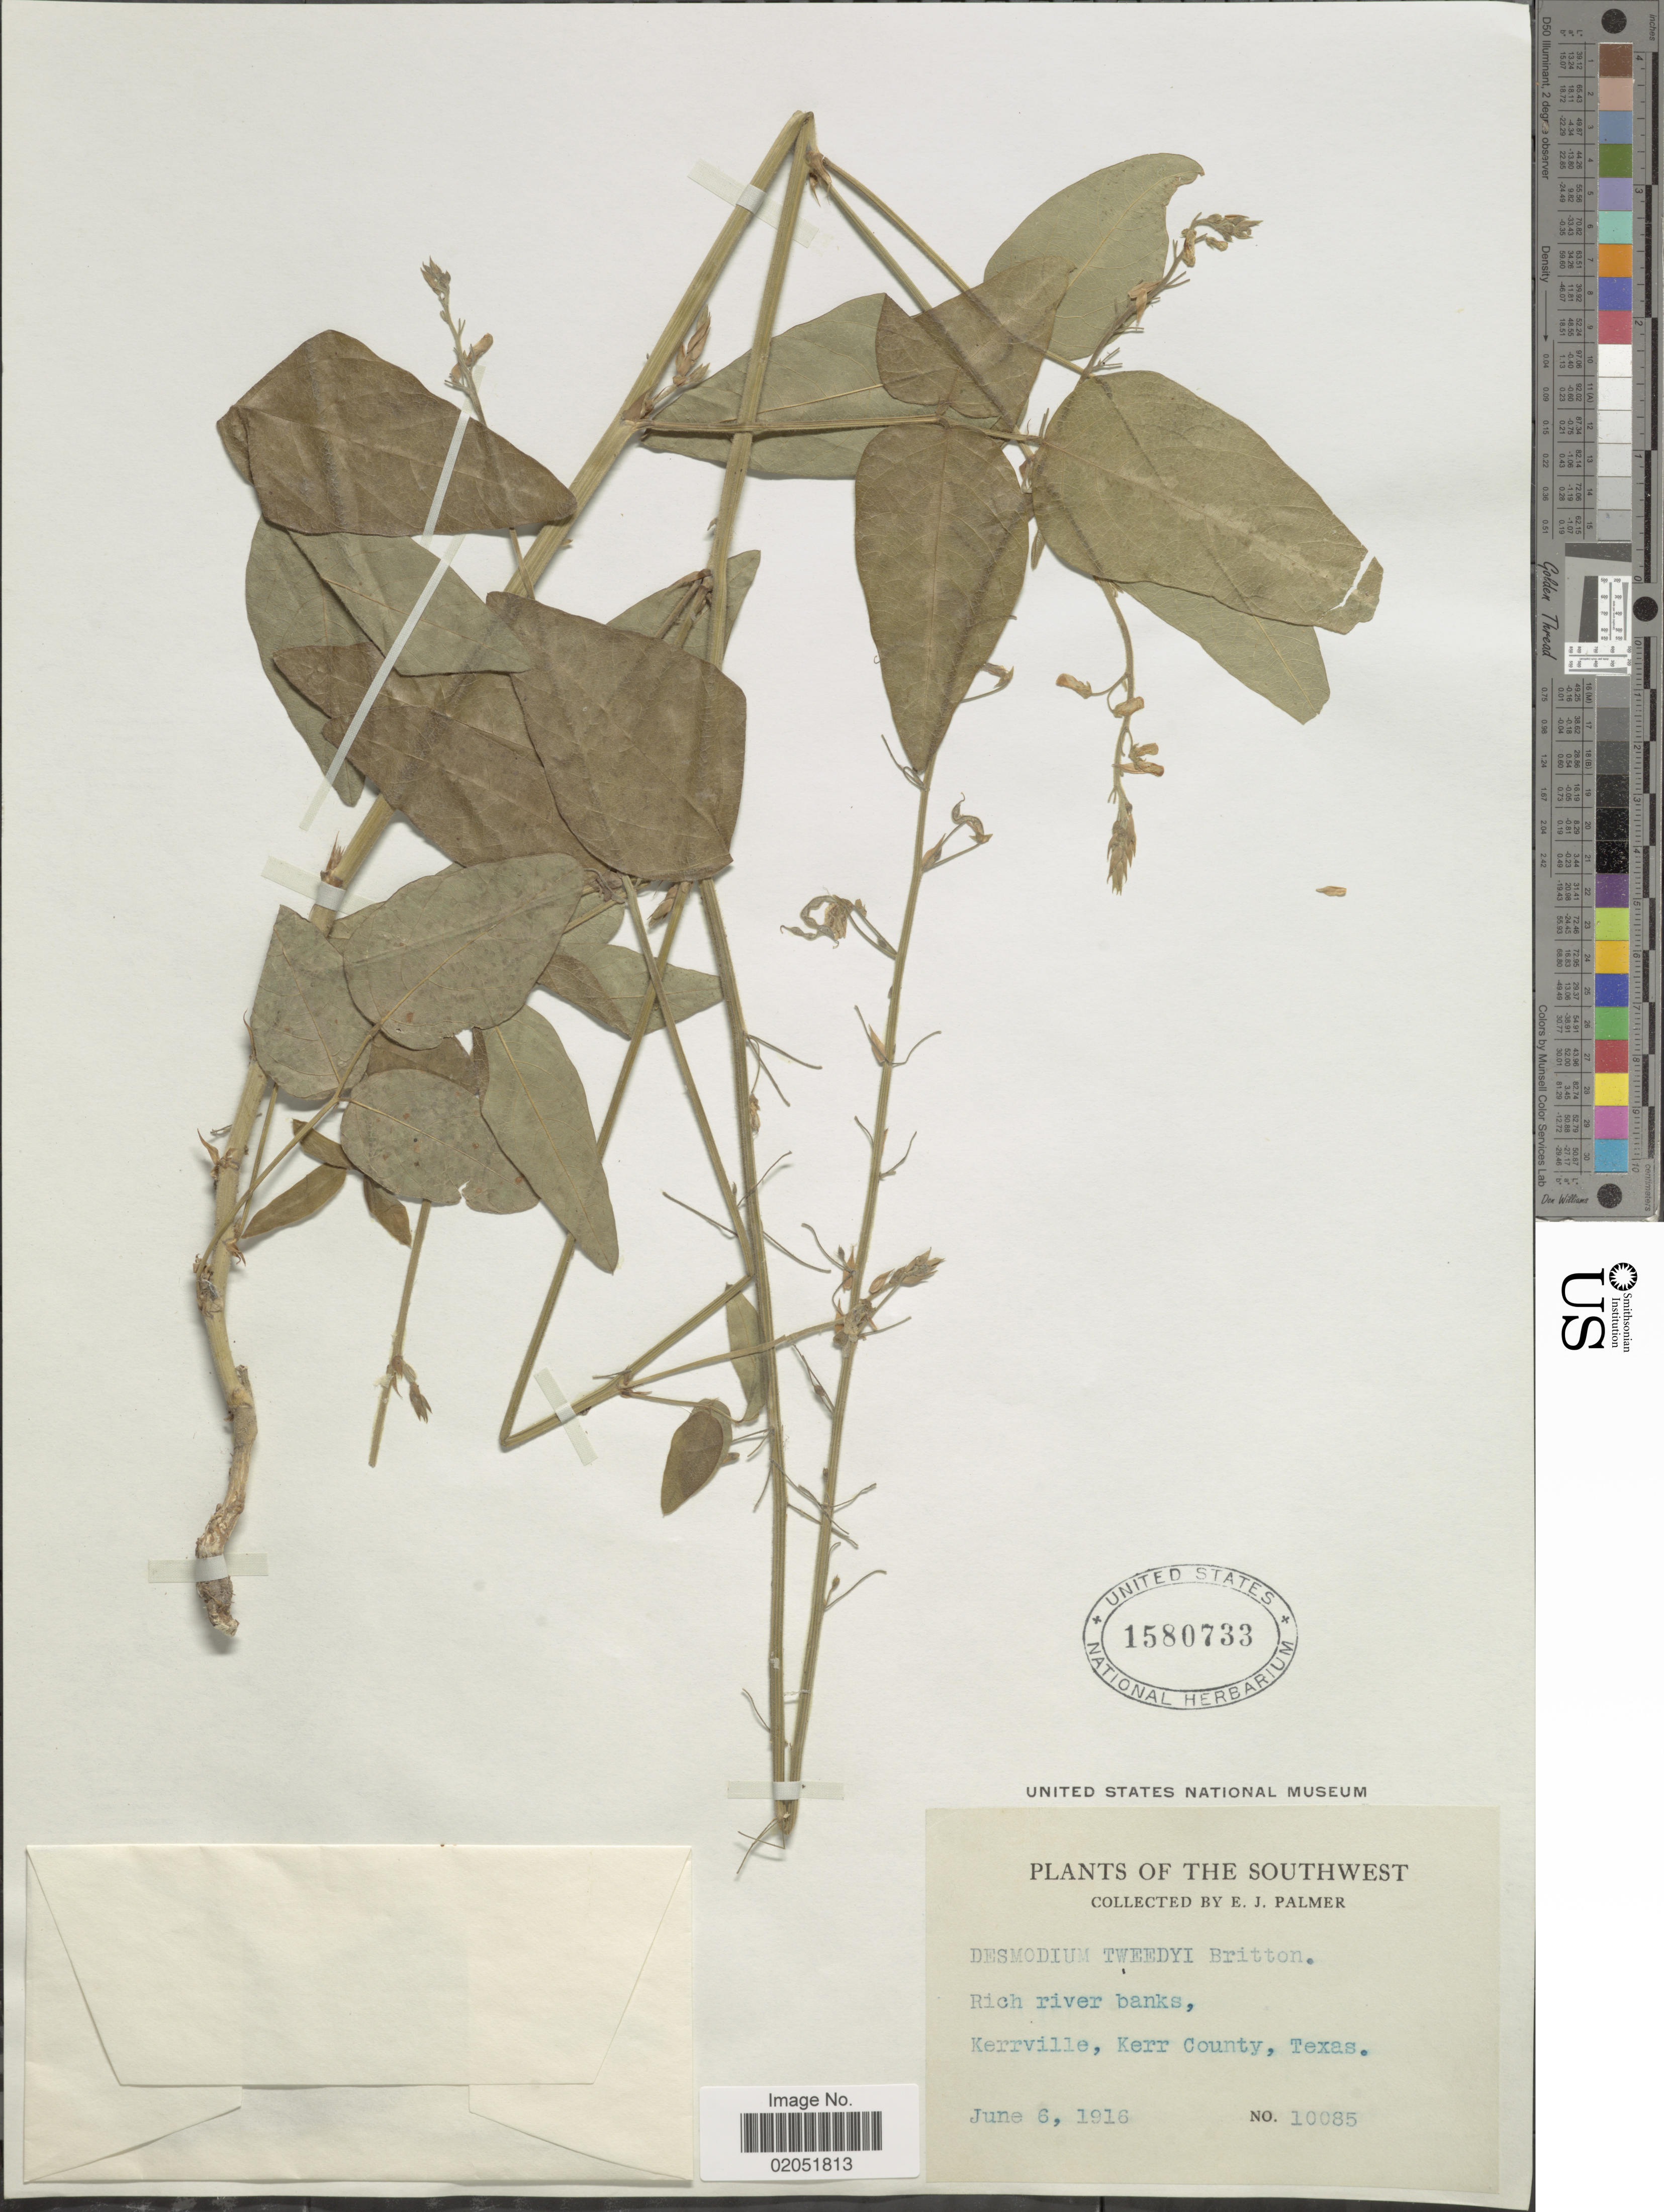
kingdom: Plantae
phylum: Tracheophyta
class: Magnoliopsida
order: Fabales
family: Fabaceae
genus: Desmodium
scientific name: Desmodium tweedyi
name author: Britton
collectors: E. J. Palmer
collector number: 10085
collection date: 1916-06-06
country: United States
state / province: Texas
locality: Rich river banks, Kerrville, Kerr County, Texas.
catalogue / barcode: US 1580733